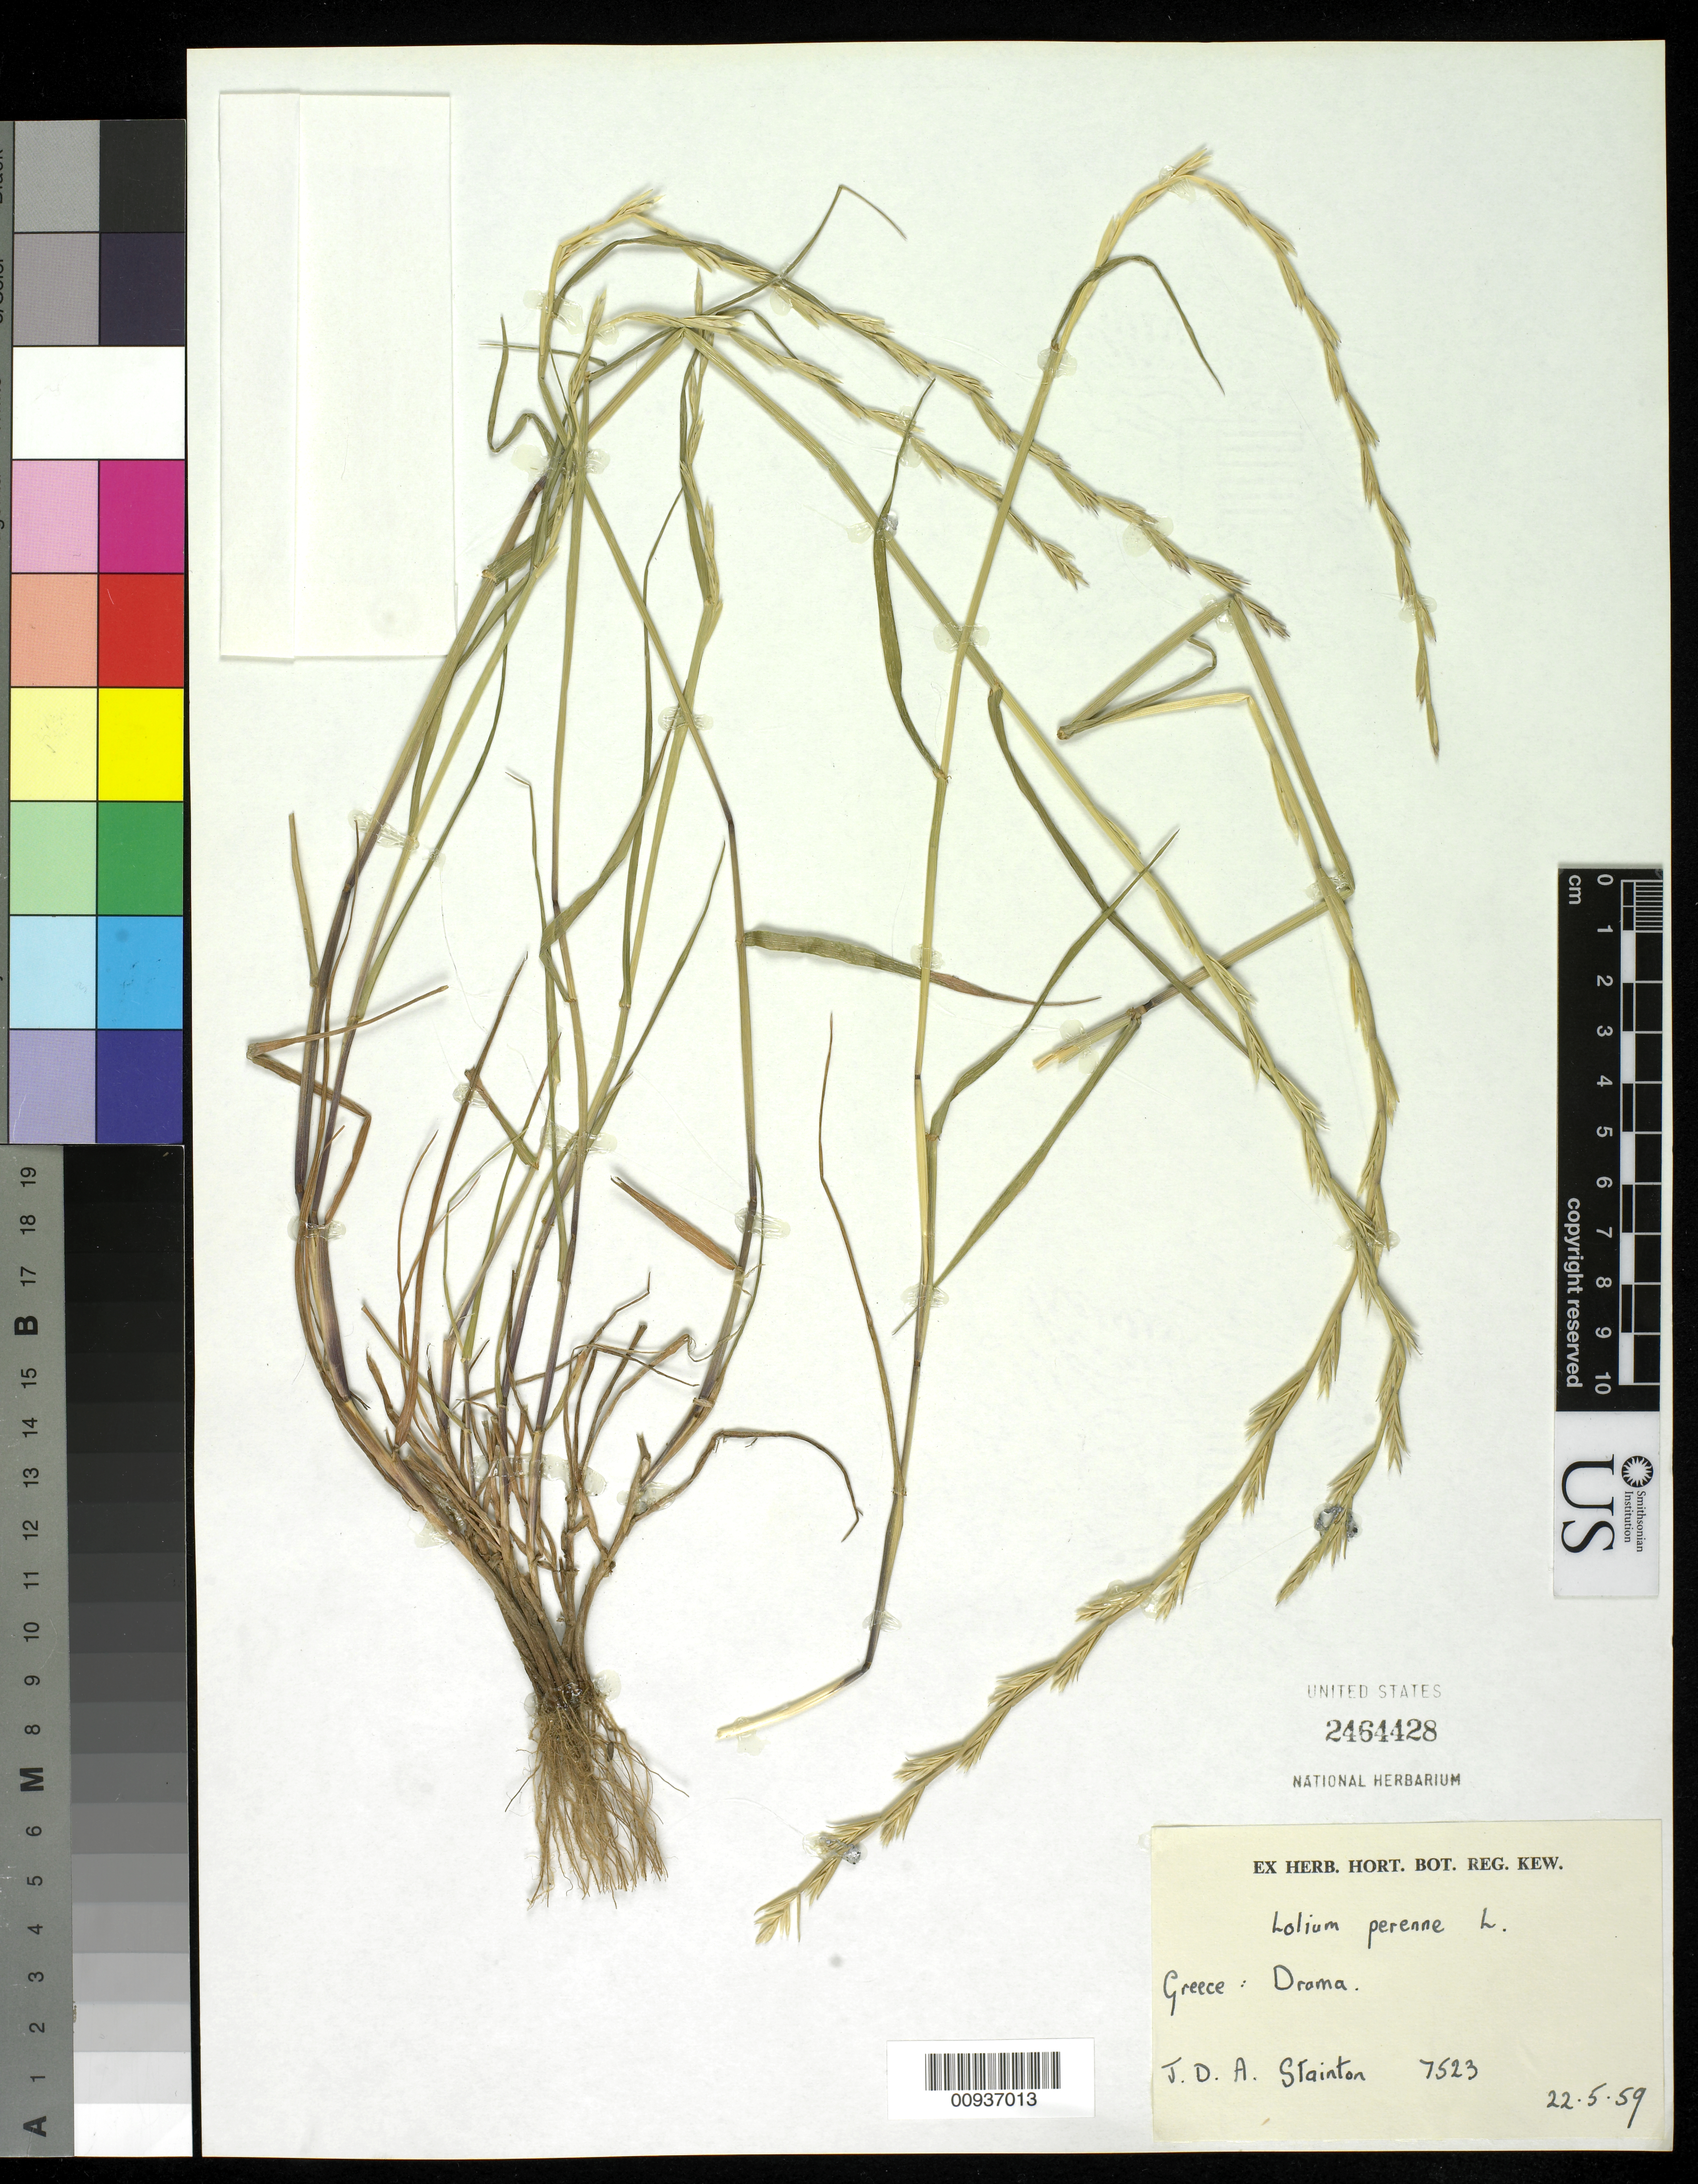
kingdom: Plantae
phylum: Tracheophyta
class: Liliopsida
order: Poales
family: Poaceae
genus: Lolium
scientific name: Lolium perenne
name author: L.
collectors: J. Stainton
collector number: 7523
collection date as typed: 22 May 1959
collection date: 1959-05-22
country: Greece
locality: Drama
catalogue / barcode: US 2464428